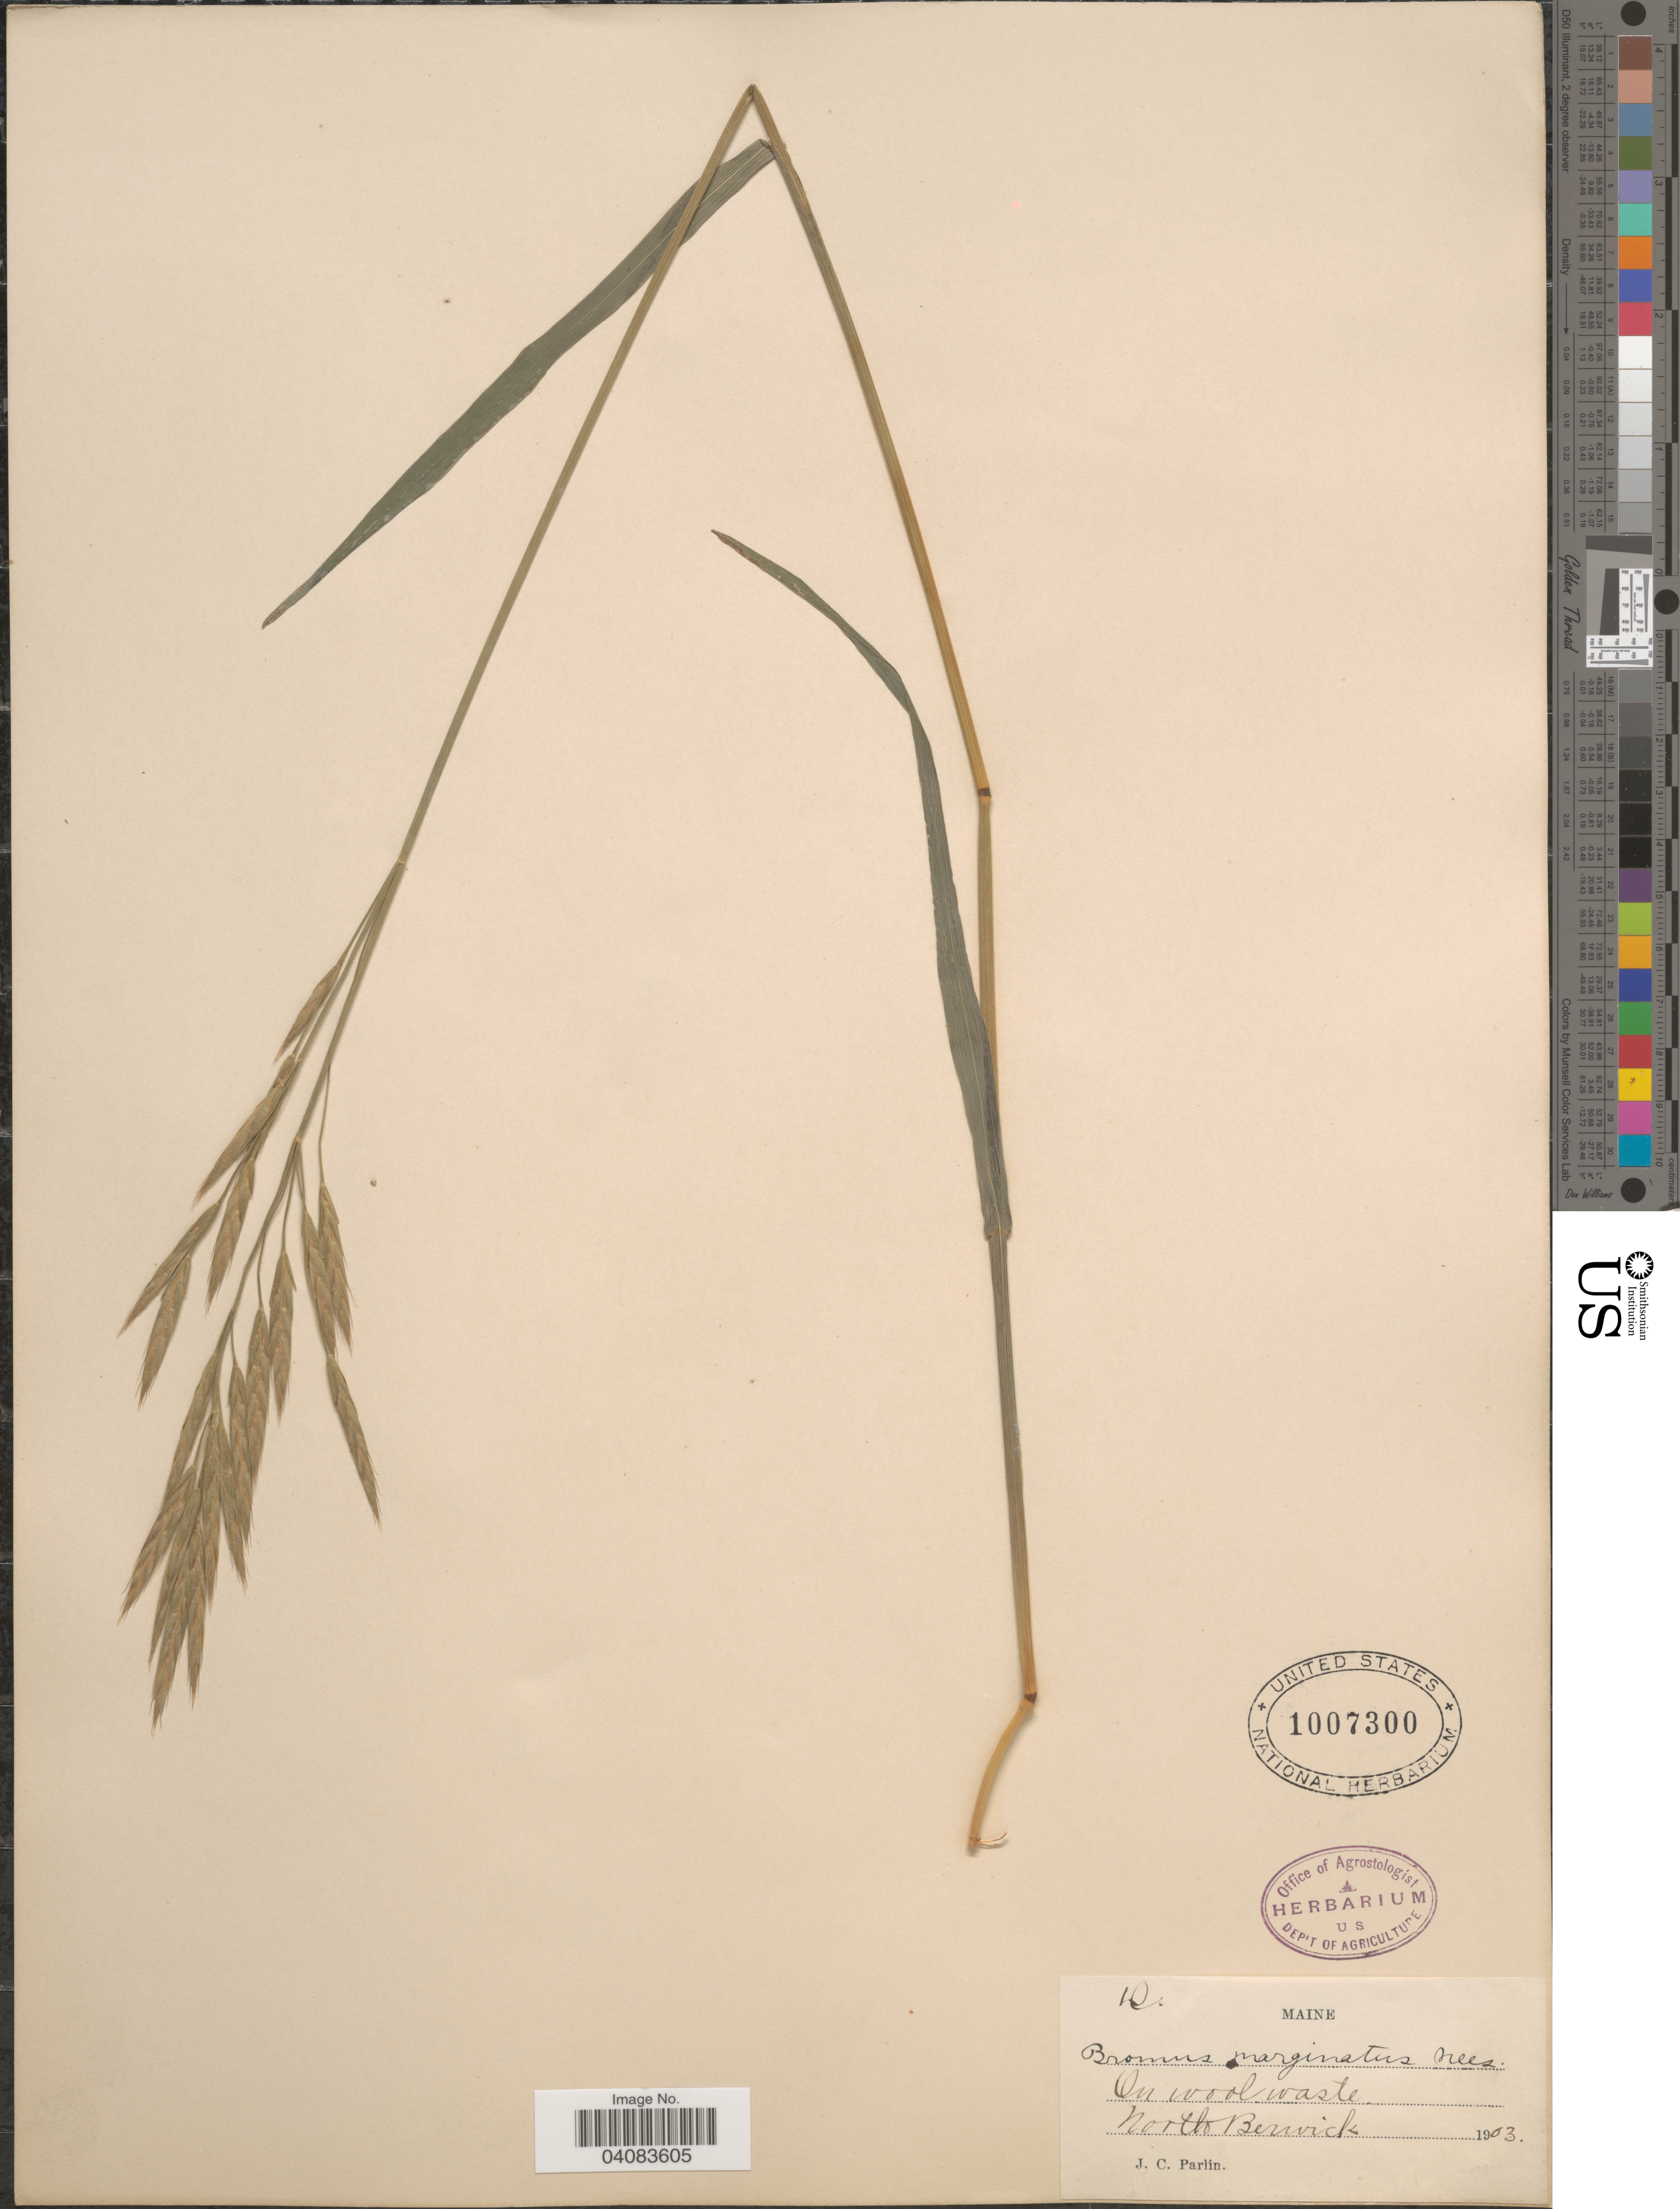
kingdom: Plantae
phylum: Tracheophyta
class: Liliopsida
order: Poales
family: Poaceae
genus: Bromus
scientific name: Bromus marginatus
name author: Nees ex Steud.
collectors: J. Parlin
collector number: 10*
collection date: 1903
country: United States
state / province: Maine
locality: North Berwick.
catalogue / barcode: US 1007300